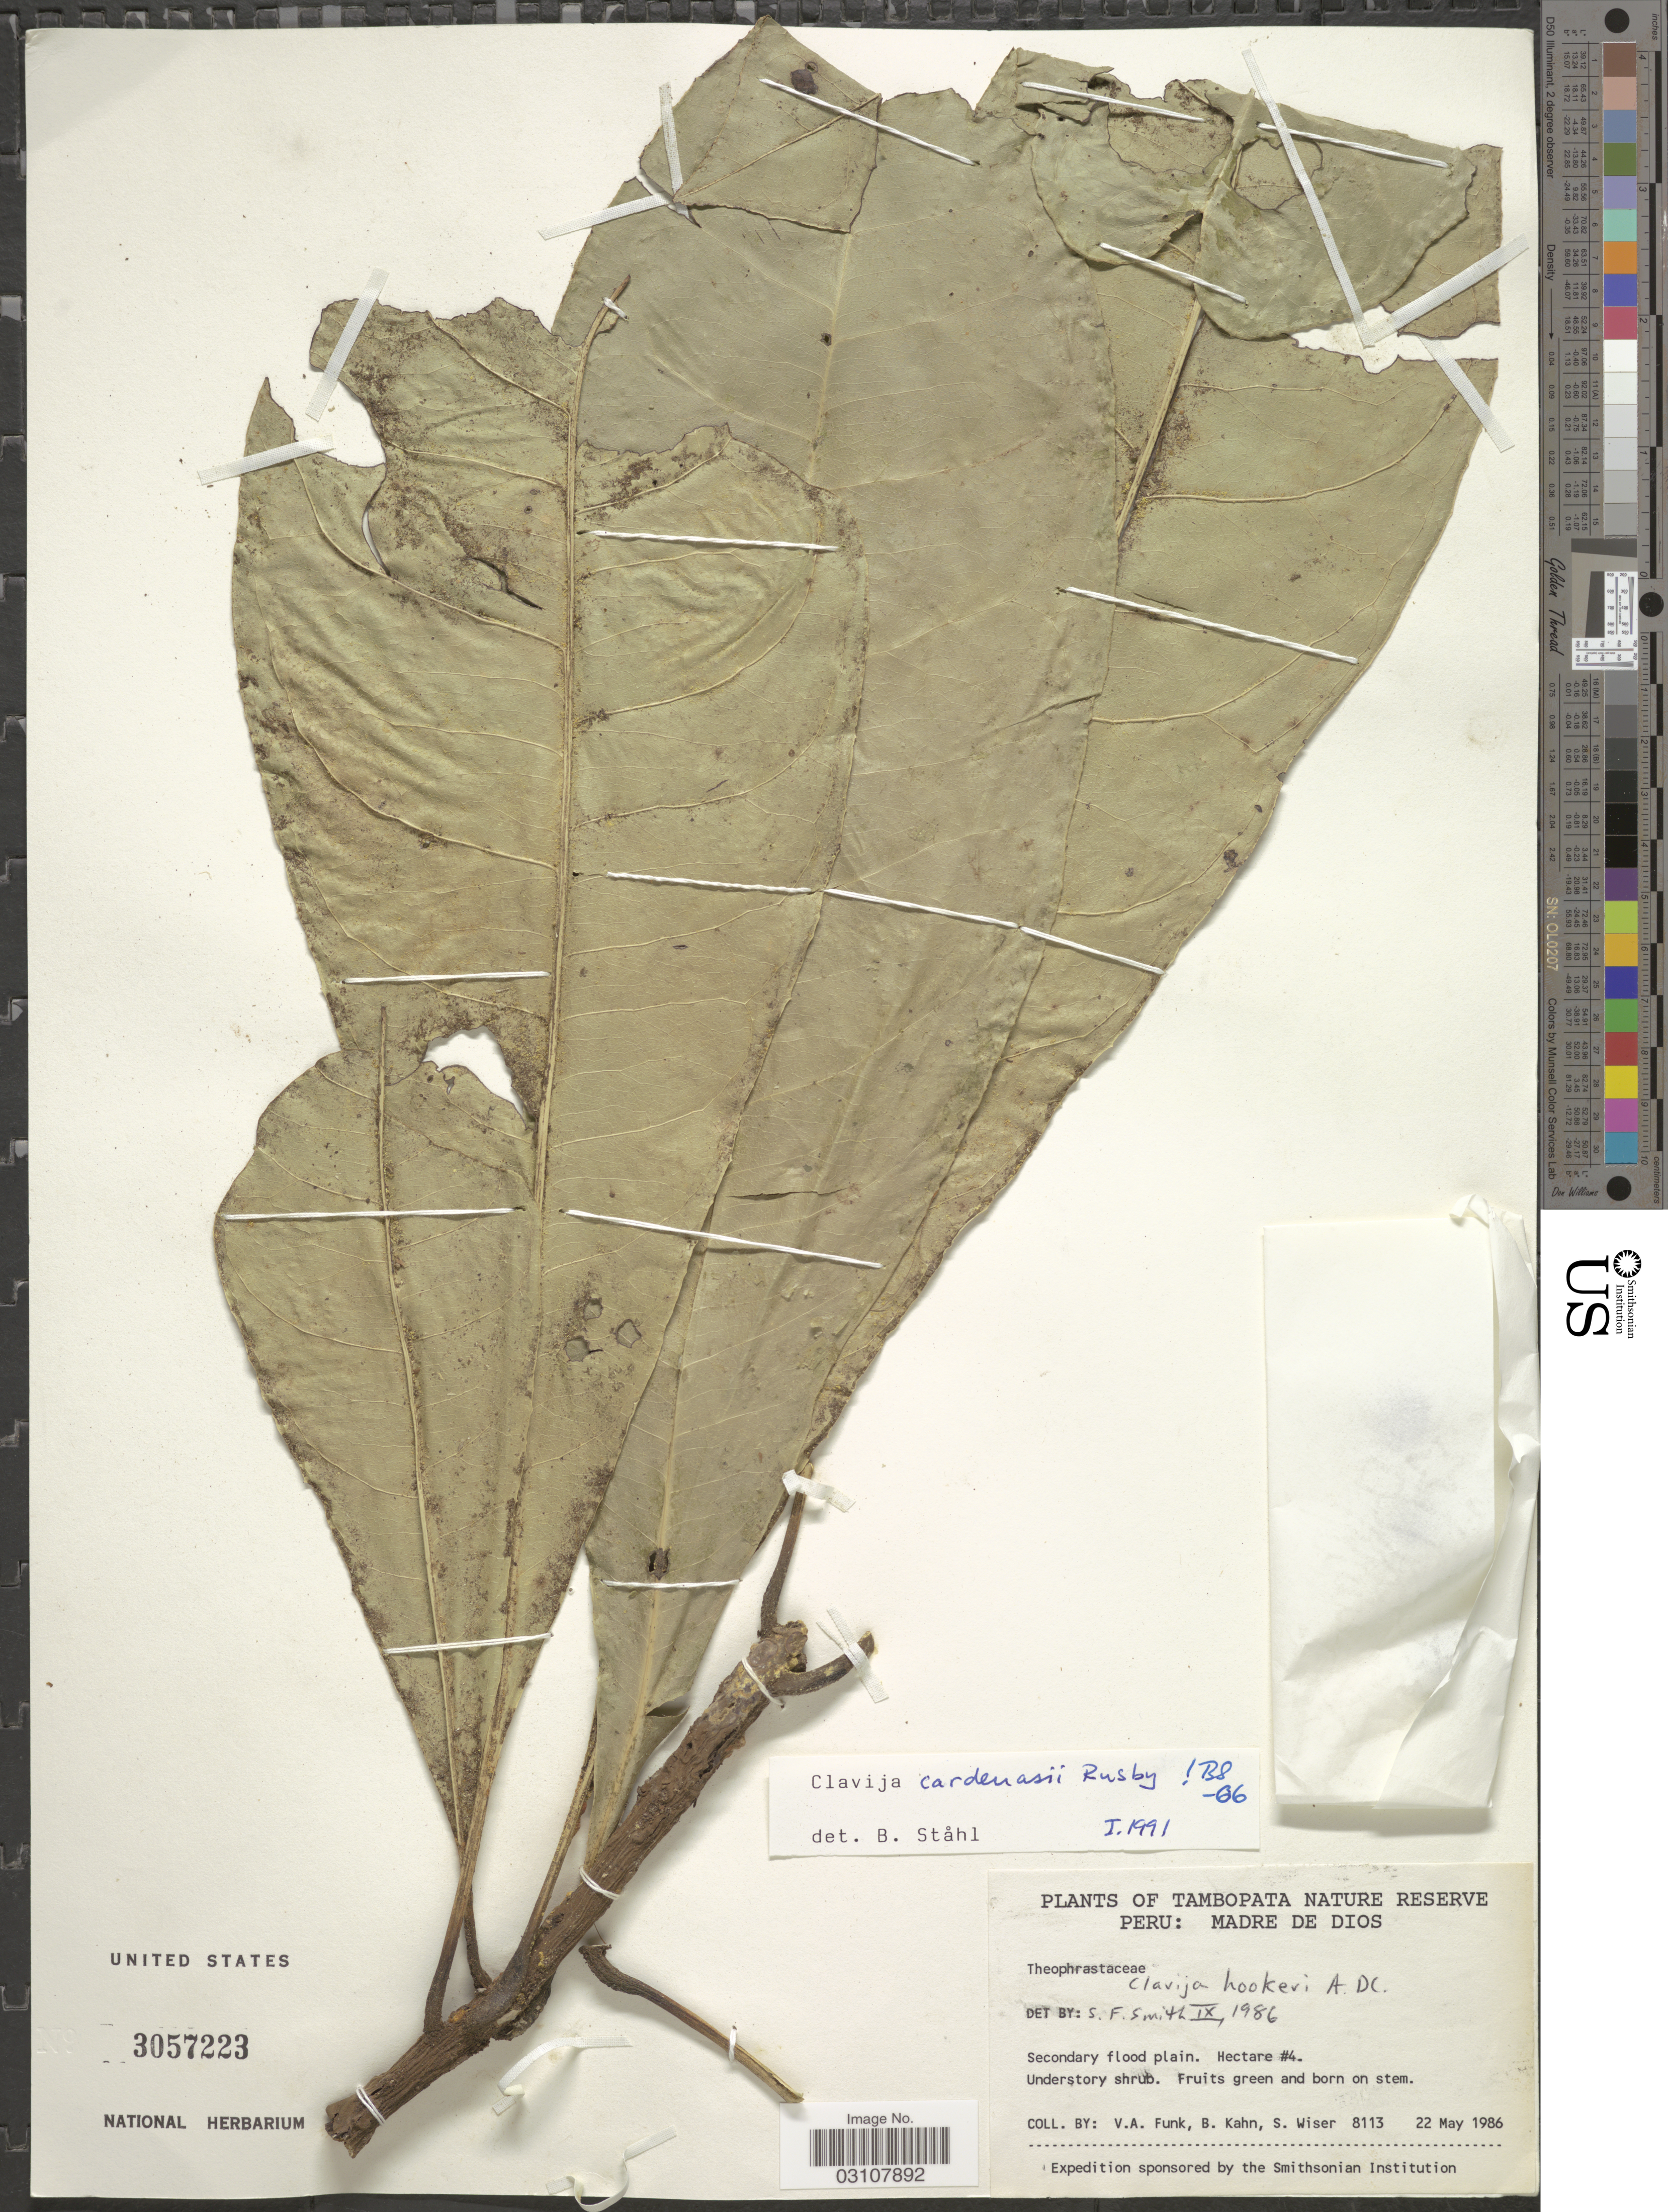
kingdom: Plantae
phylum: Tracheophyta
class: Magnoliopsida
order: Ericales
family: Primulaceae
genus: Clavija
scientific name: Clavija cardenasii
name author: Rusby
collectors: V. Funk, B. Kahn & S. Wiser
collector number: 8113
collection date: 1986-05-22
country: Peru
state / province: Madre de Dios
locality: Tambopata Nature Reserve. Hectare #4.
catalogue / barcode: US 3057223